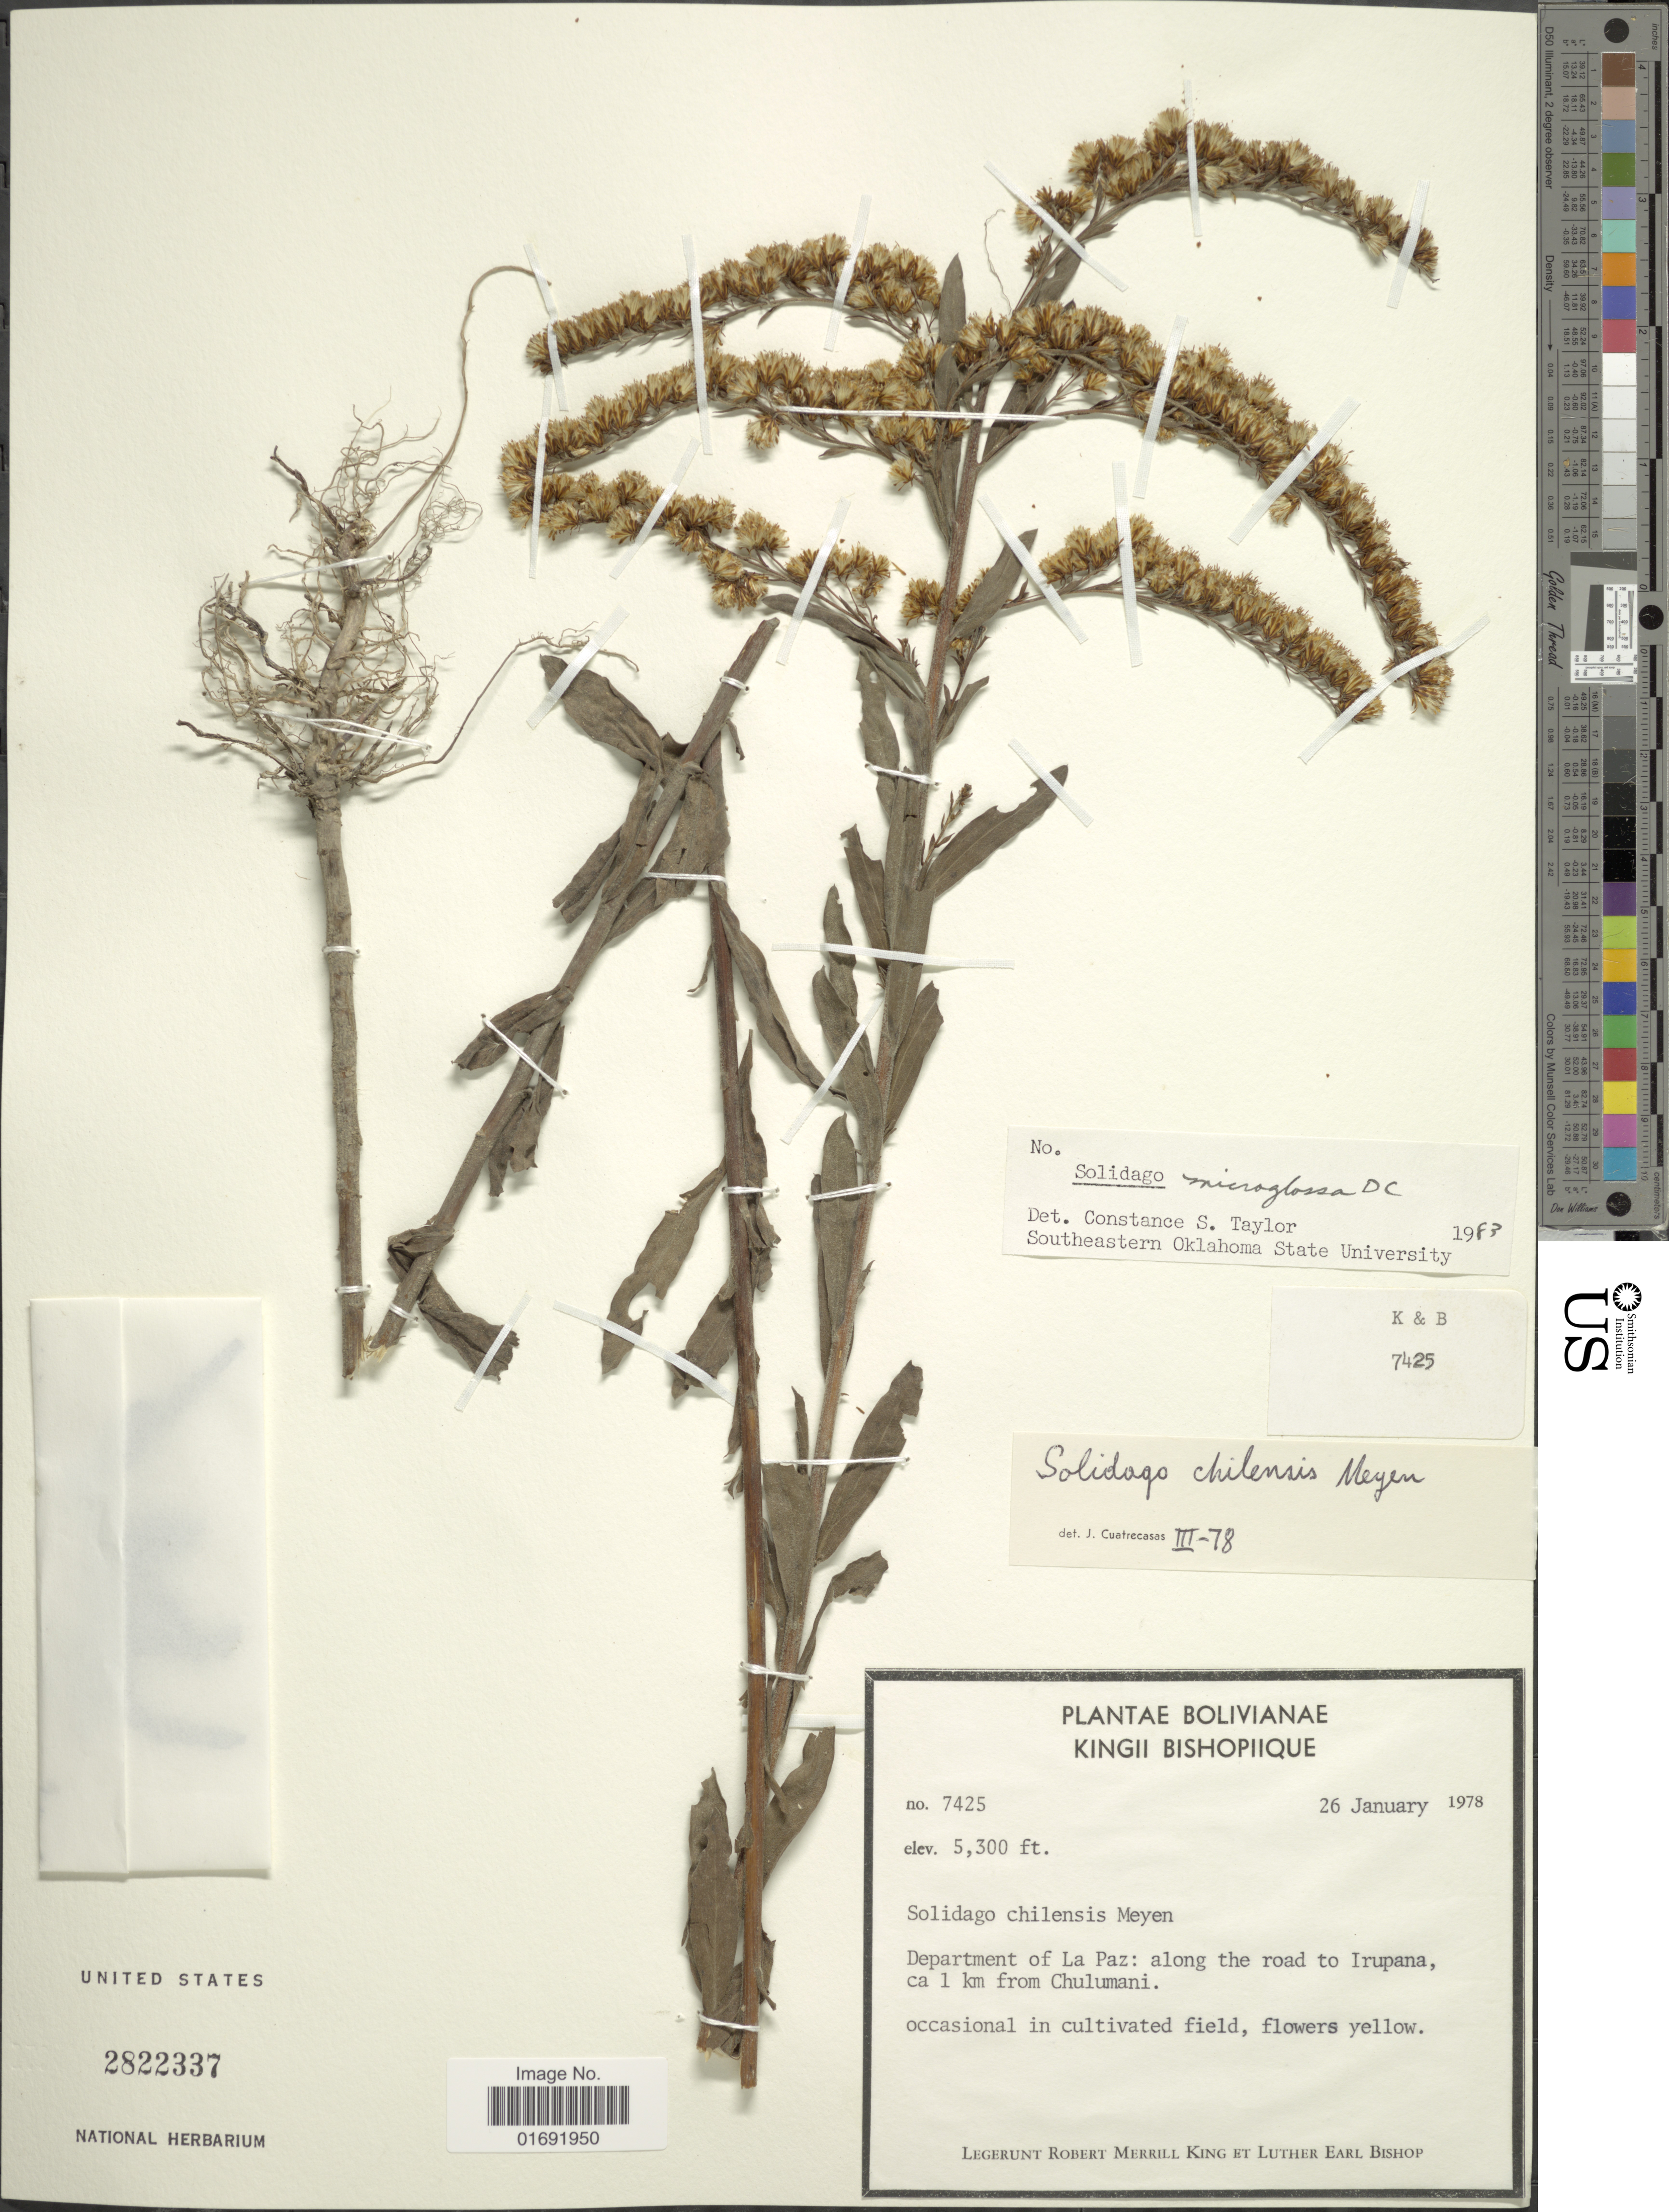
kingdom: Plantae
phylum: Tracheophyta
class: Magnoliopsida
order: Asterales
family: Asteraceae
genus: Solidago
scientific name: Solidago chilensis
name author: Meyen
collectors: R. M. King & L. E. Bishop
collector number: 7425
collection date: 1978-01-26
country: Bolivia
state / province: La Paz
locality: Along the road to Irupana, ca 1 km from Chulumani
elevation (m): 1615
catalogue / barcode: US 2822337